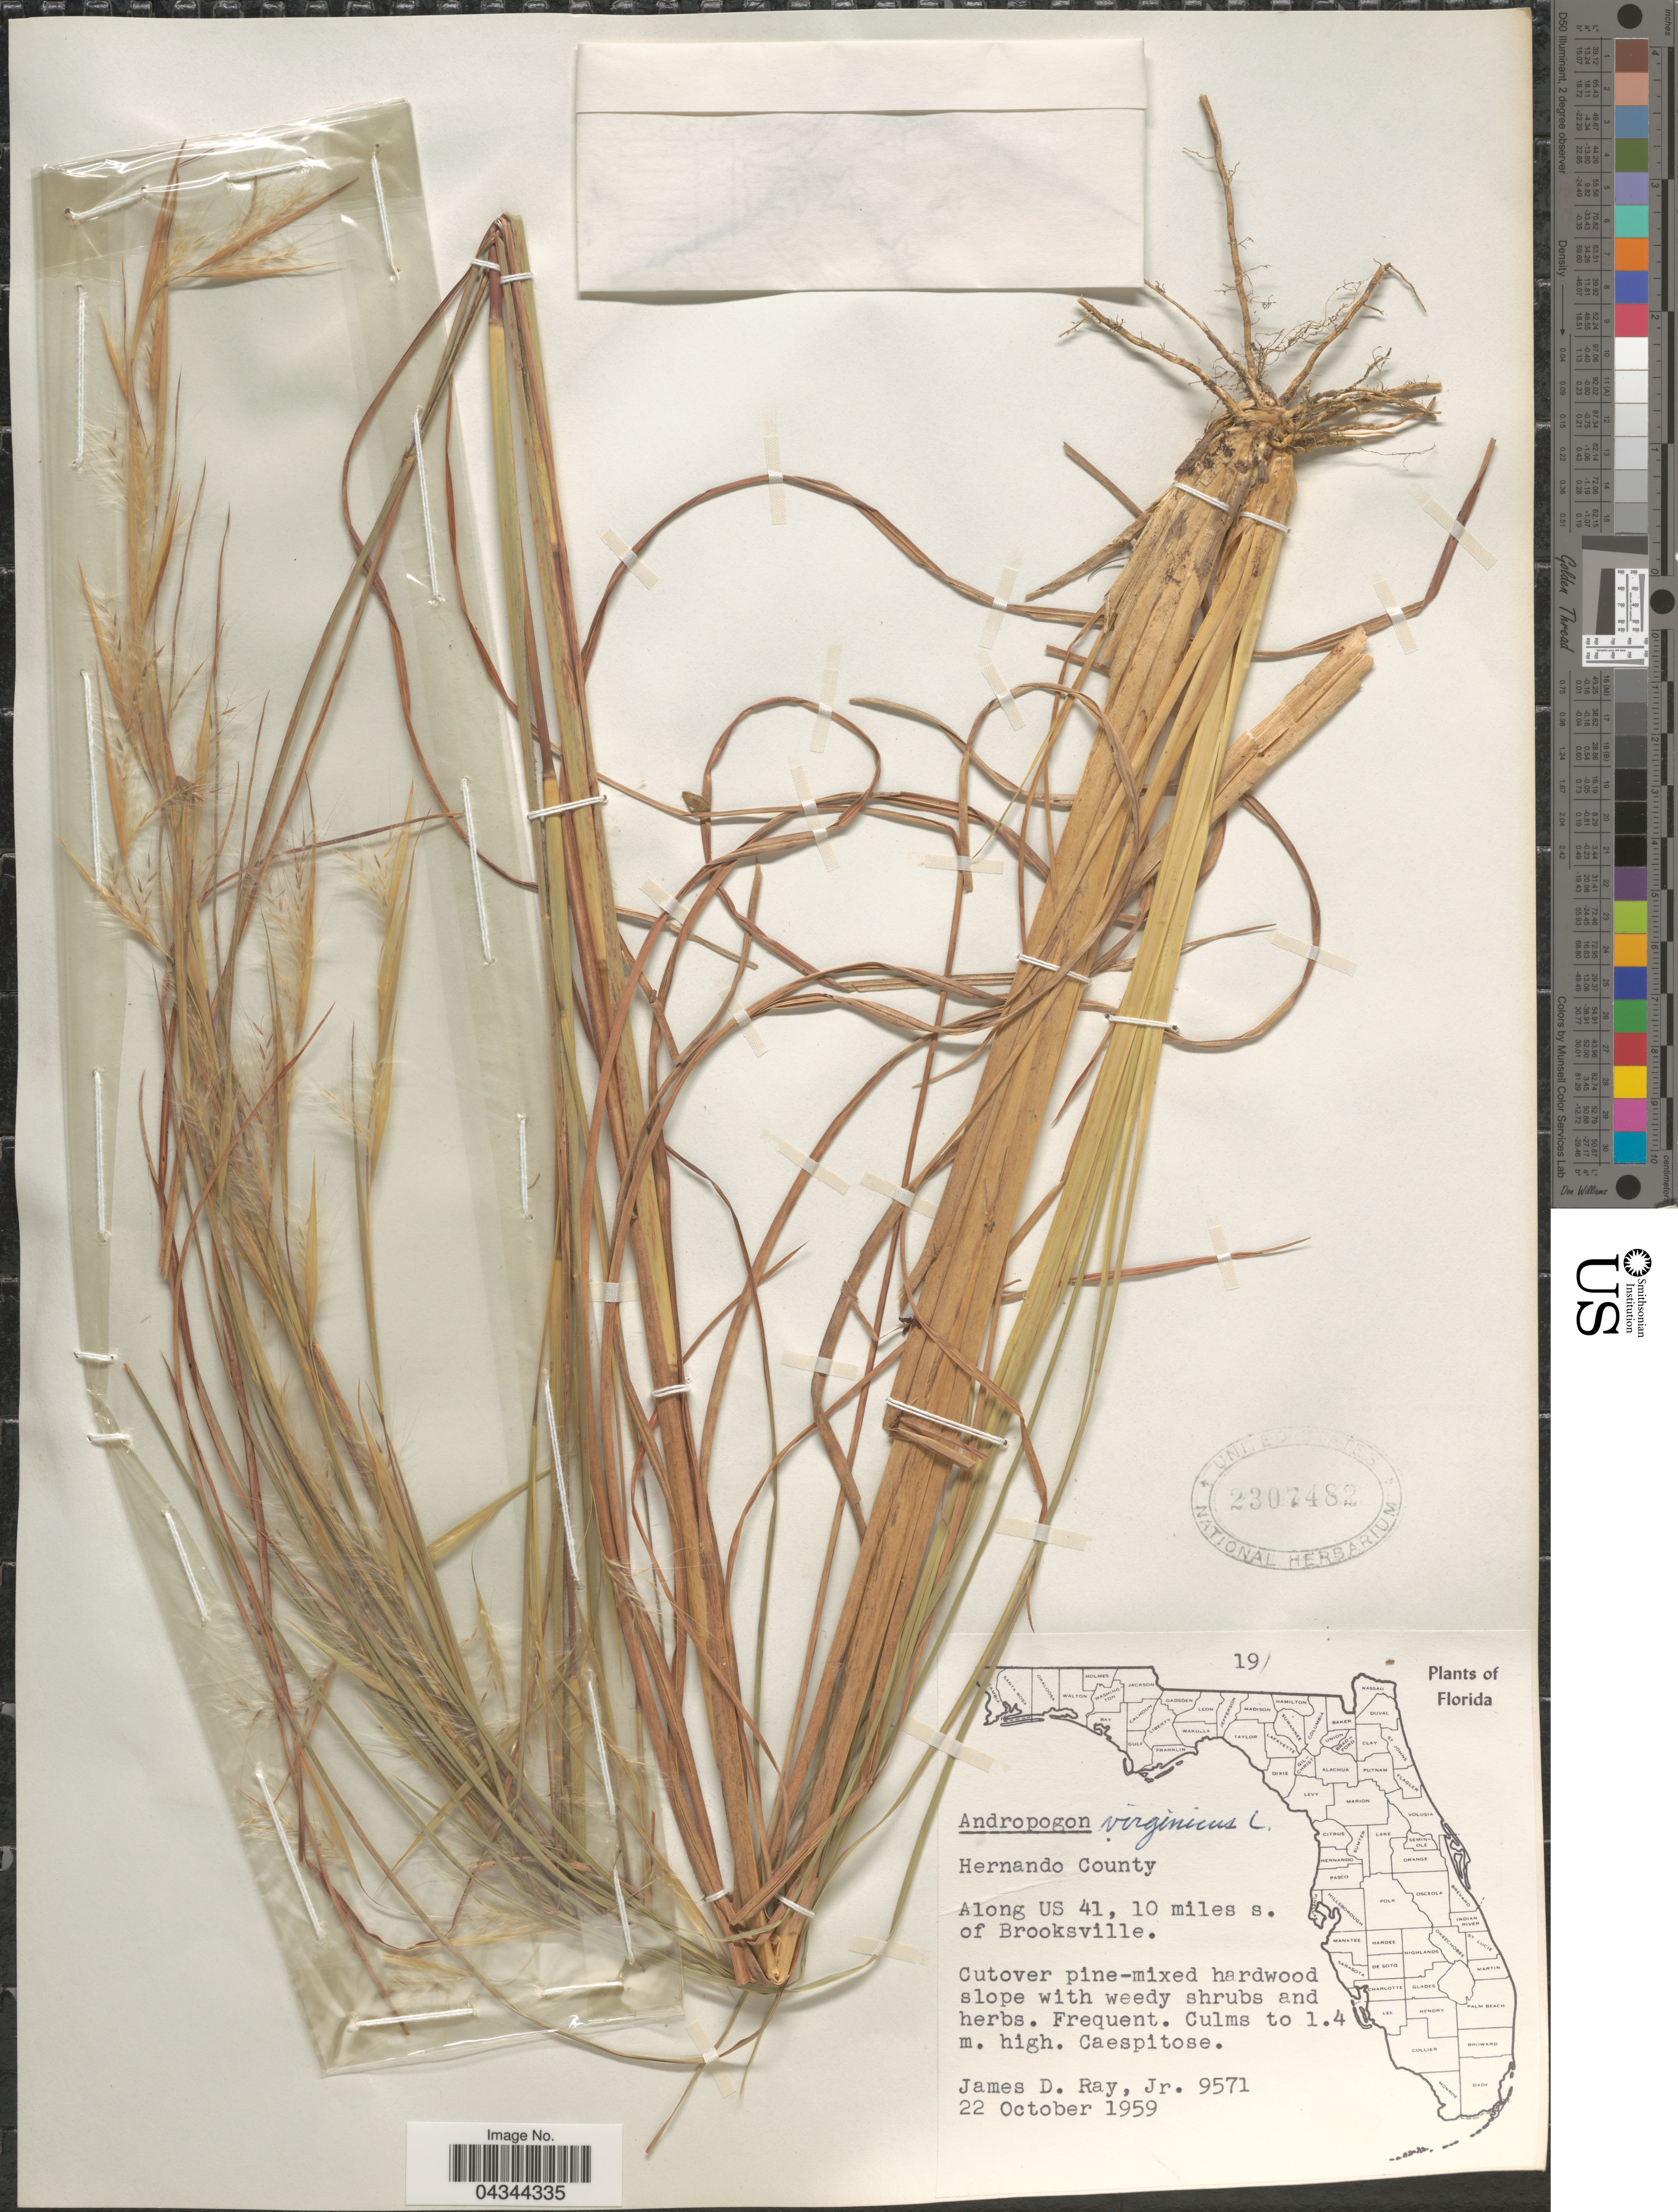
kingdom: Plantae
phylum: Tracheophyta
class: Liliopsida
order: Poales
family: Poaceae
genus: Andropogon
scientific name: Andropogon virginicus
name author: L.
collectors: J. D. Ray Jr.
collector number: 9571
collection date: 1959-10-22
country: United States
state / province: Florida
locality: Hernando County. Along US 41, 10 miles s. of Brooksville.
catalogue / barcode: US 2307482